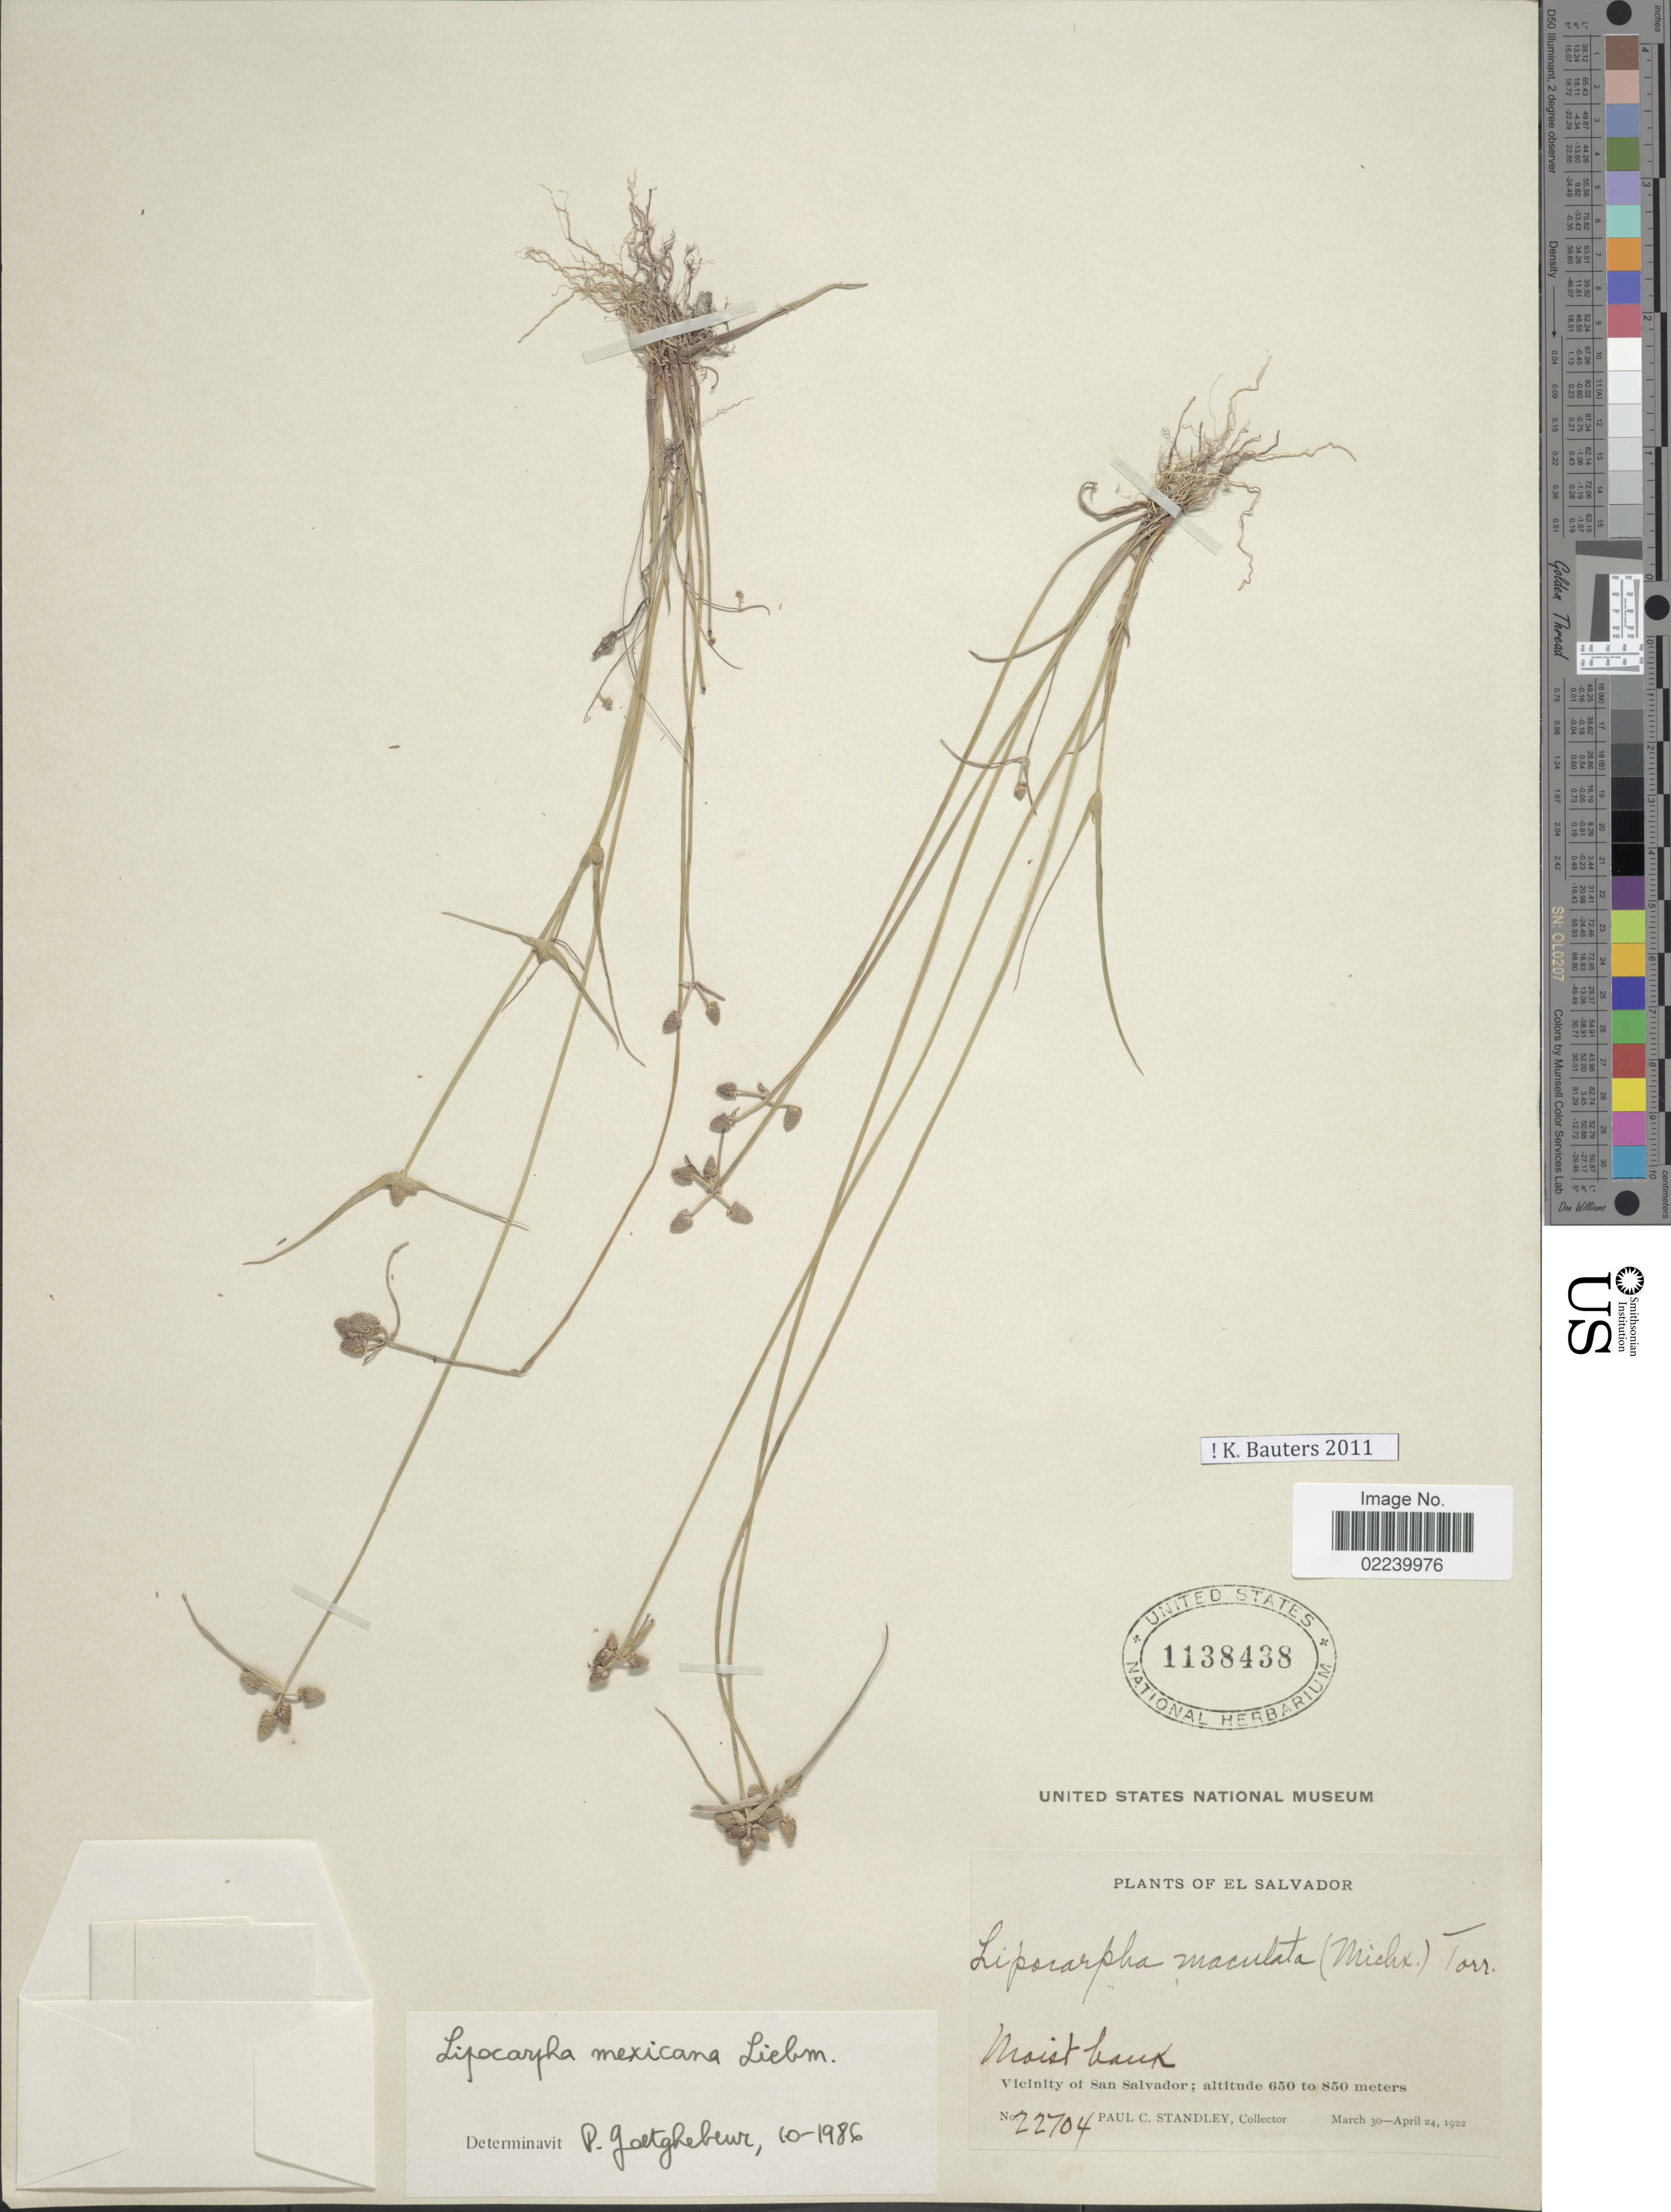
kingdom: Plantae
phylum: Tracheophyta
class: Liliopsida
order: Poales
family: Cyperaceae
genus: Cyperus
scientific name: Cyperus lipomexicanus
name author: Goetgh.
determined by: Strong, M. T., (US), Smithsonian Institution - National Museum of Natural History (UNITED STATES)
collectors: P. C. Standley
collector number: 22704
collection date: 1922-03-30/1922-04-24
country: El Salvador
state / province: San Salvador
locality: Moist bank, vicinity of San Salvador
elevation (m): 650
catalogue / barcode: US 1138438